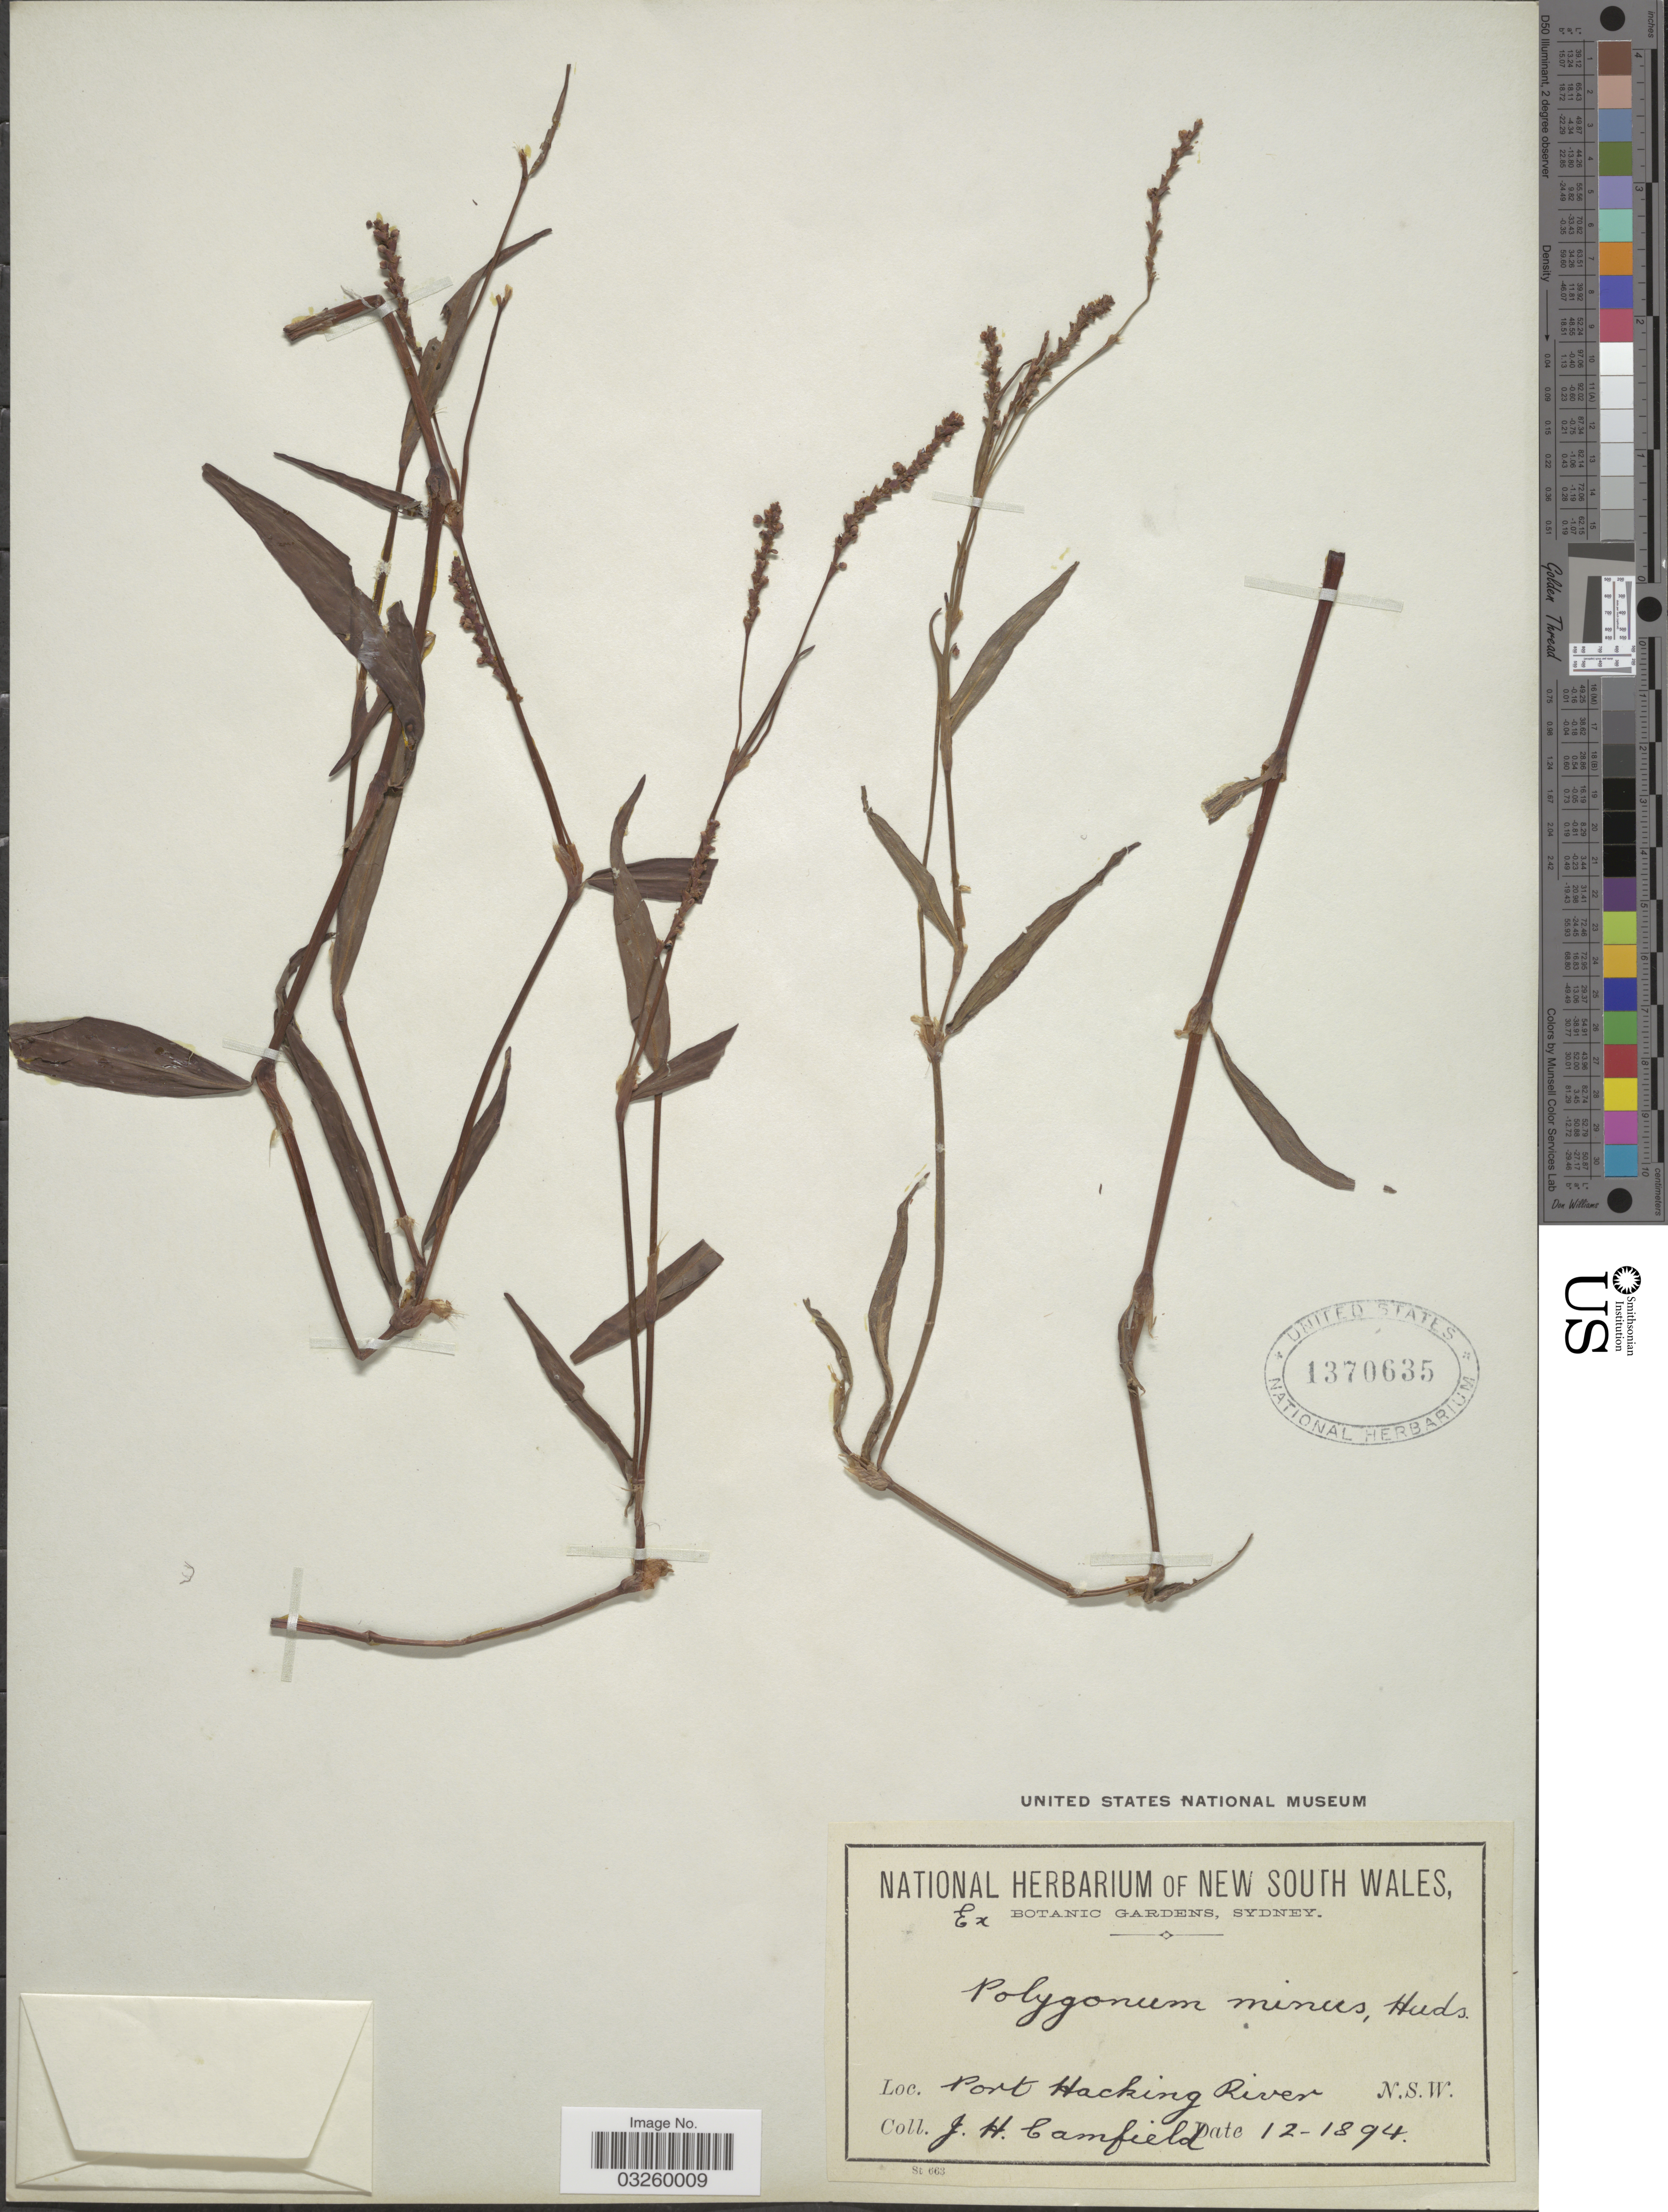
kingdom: Plantae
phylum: Tracheophyta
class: Magnoliopsida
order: Caryophyllales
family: Polygonaceae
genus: Polygonum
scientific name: Polygonum minus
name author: Huds.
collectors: J. Camfield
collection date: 1894-12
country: Australia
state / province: New South Wales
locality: Port Hacking River.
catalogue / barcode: US 1370635